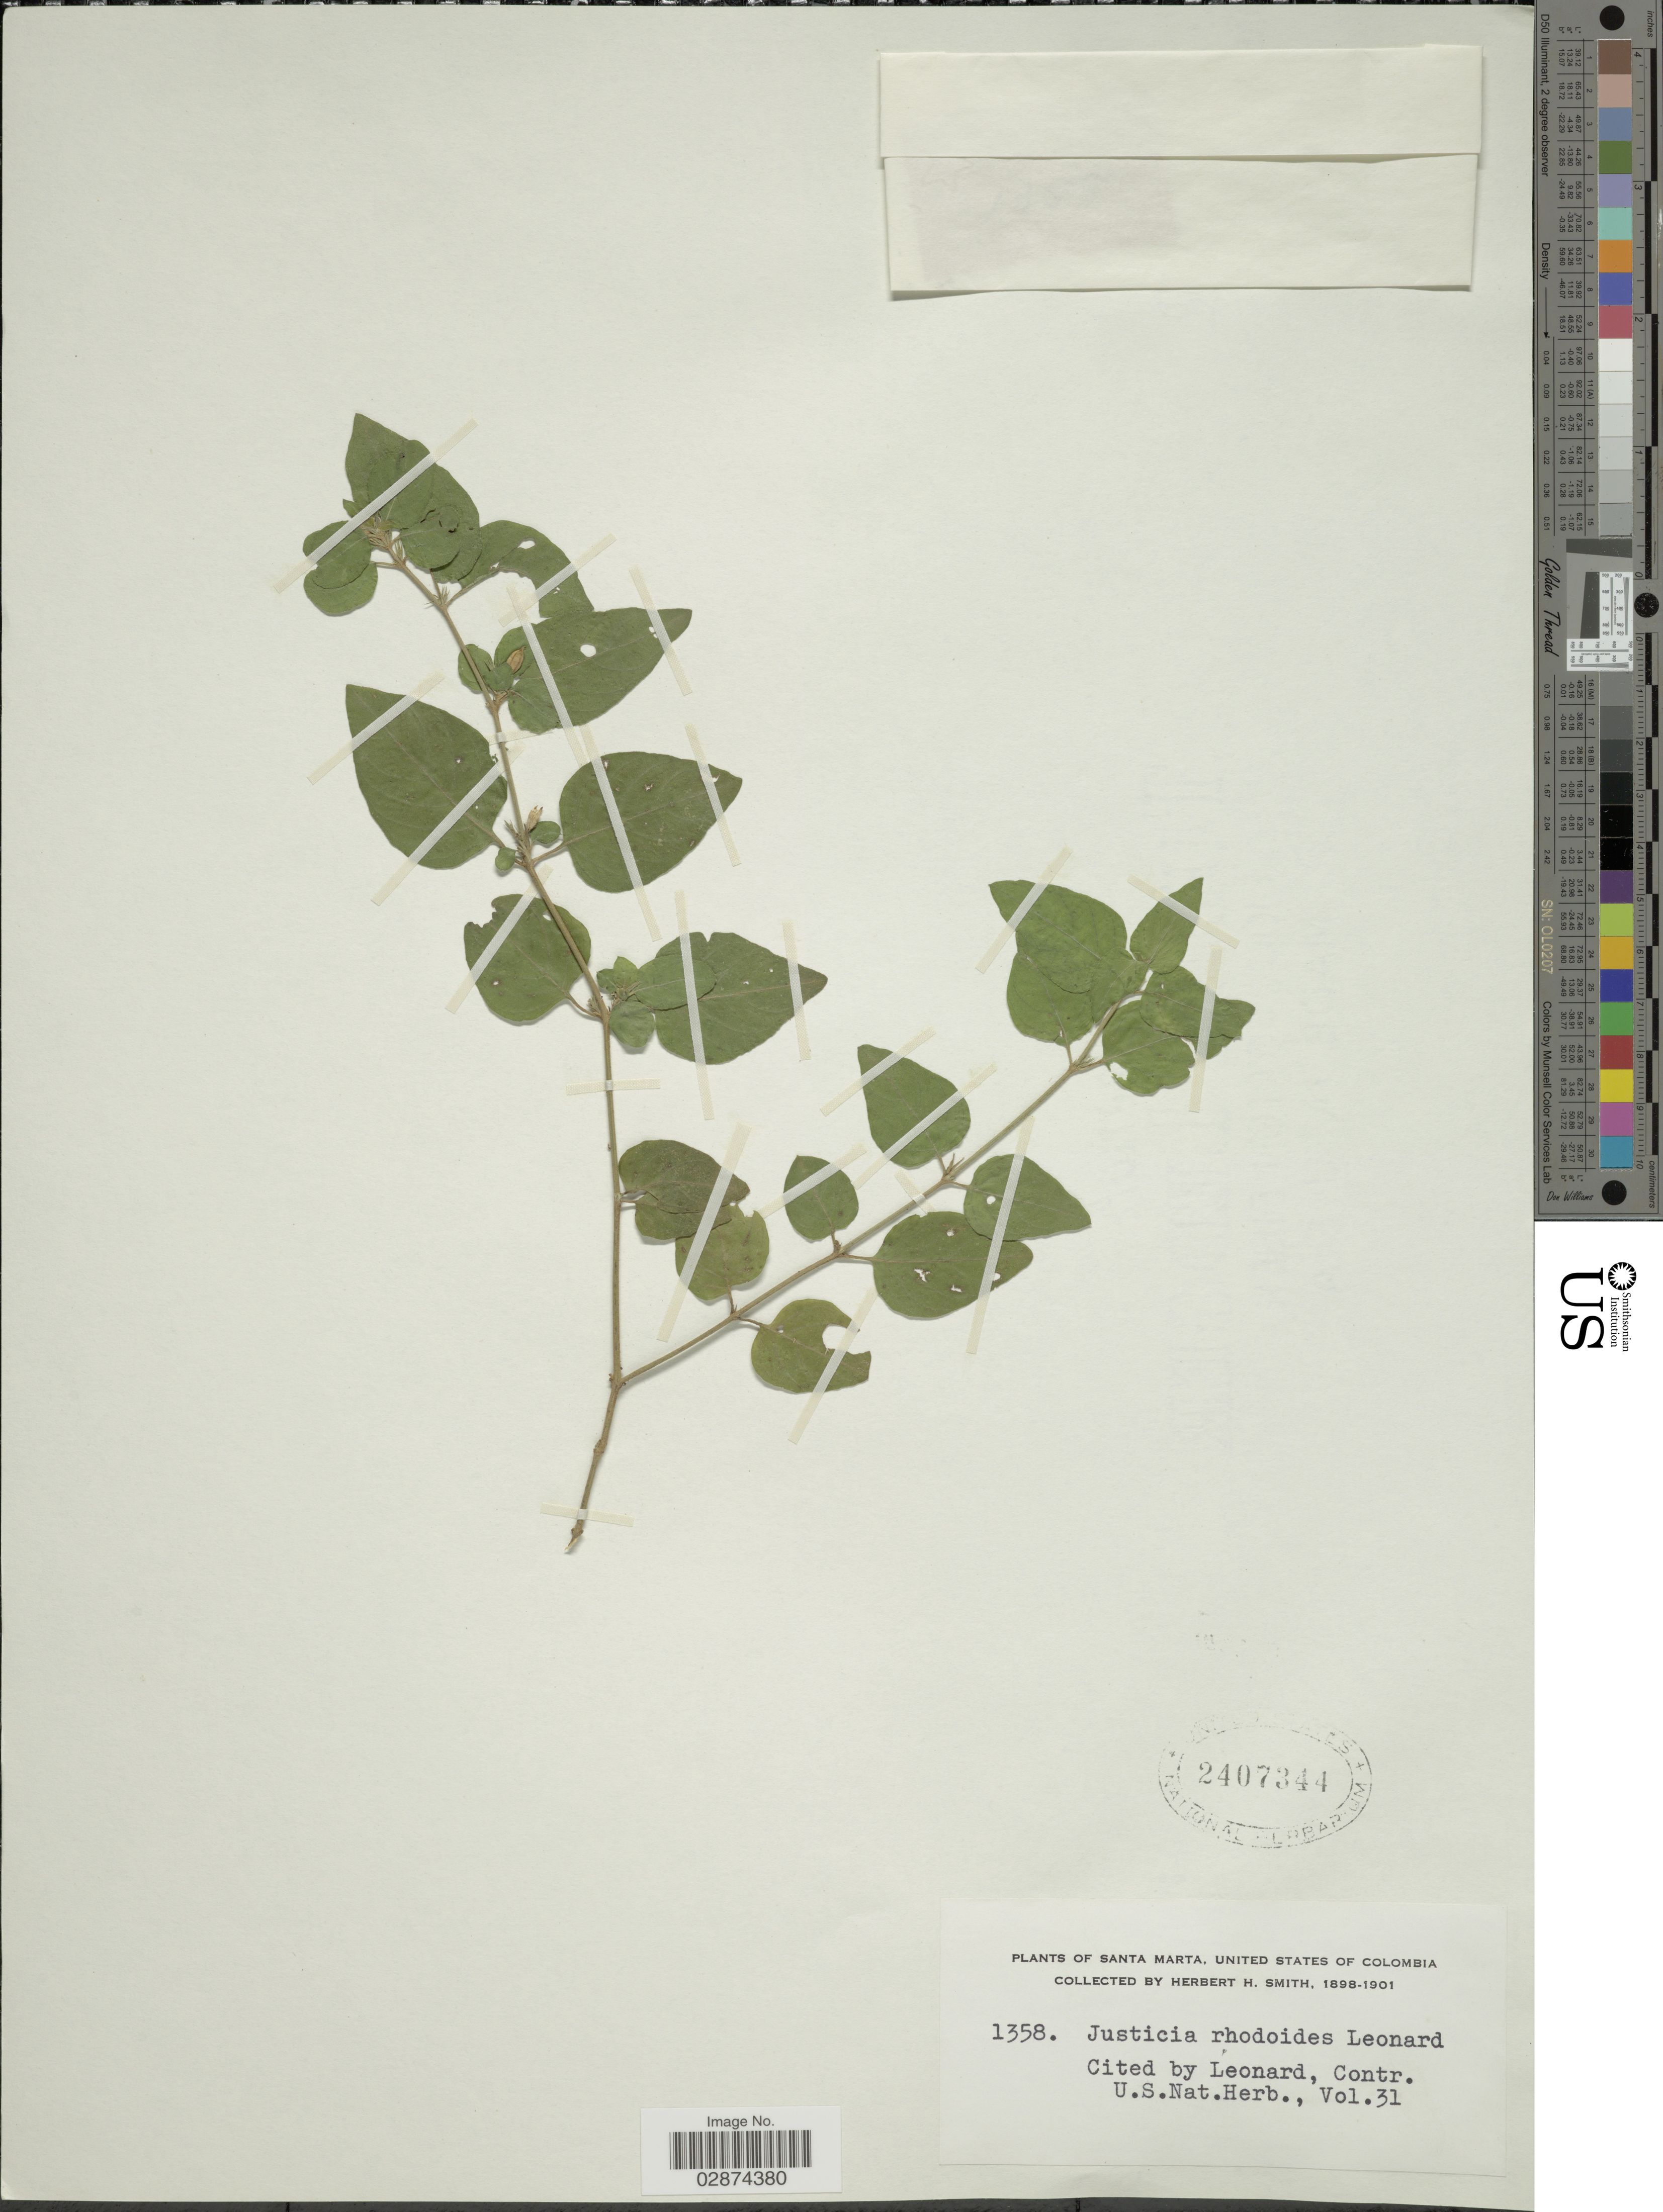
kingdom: Plantae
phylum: Tracheophyta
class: Magnoliopsida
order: Lamiales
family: Acanthaceae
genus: Justicia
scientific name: Justicia ramosa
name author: (Oerst.) V.A.W. Graham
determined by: Fisher, Amanda, (LOB), California State University, Long Beach (UNITED STATES)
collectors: Herbert H. Smith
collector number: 1358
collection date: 1898/1901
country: Colombia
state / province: Magdalena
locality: Santa Marta, United States of Colombia.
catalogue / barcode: US 2407344